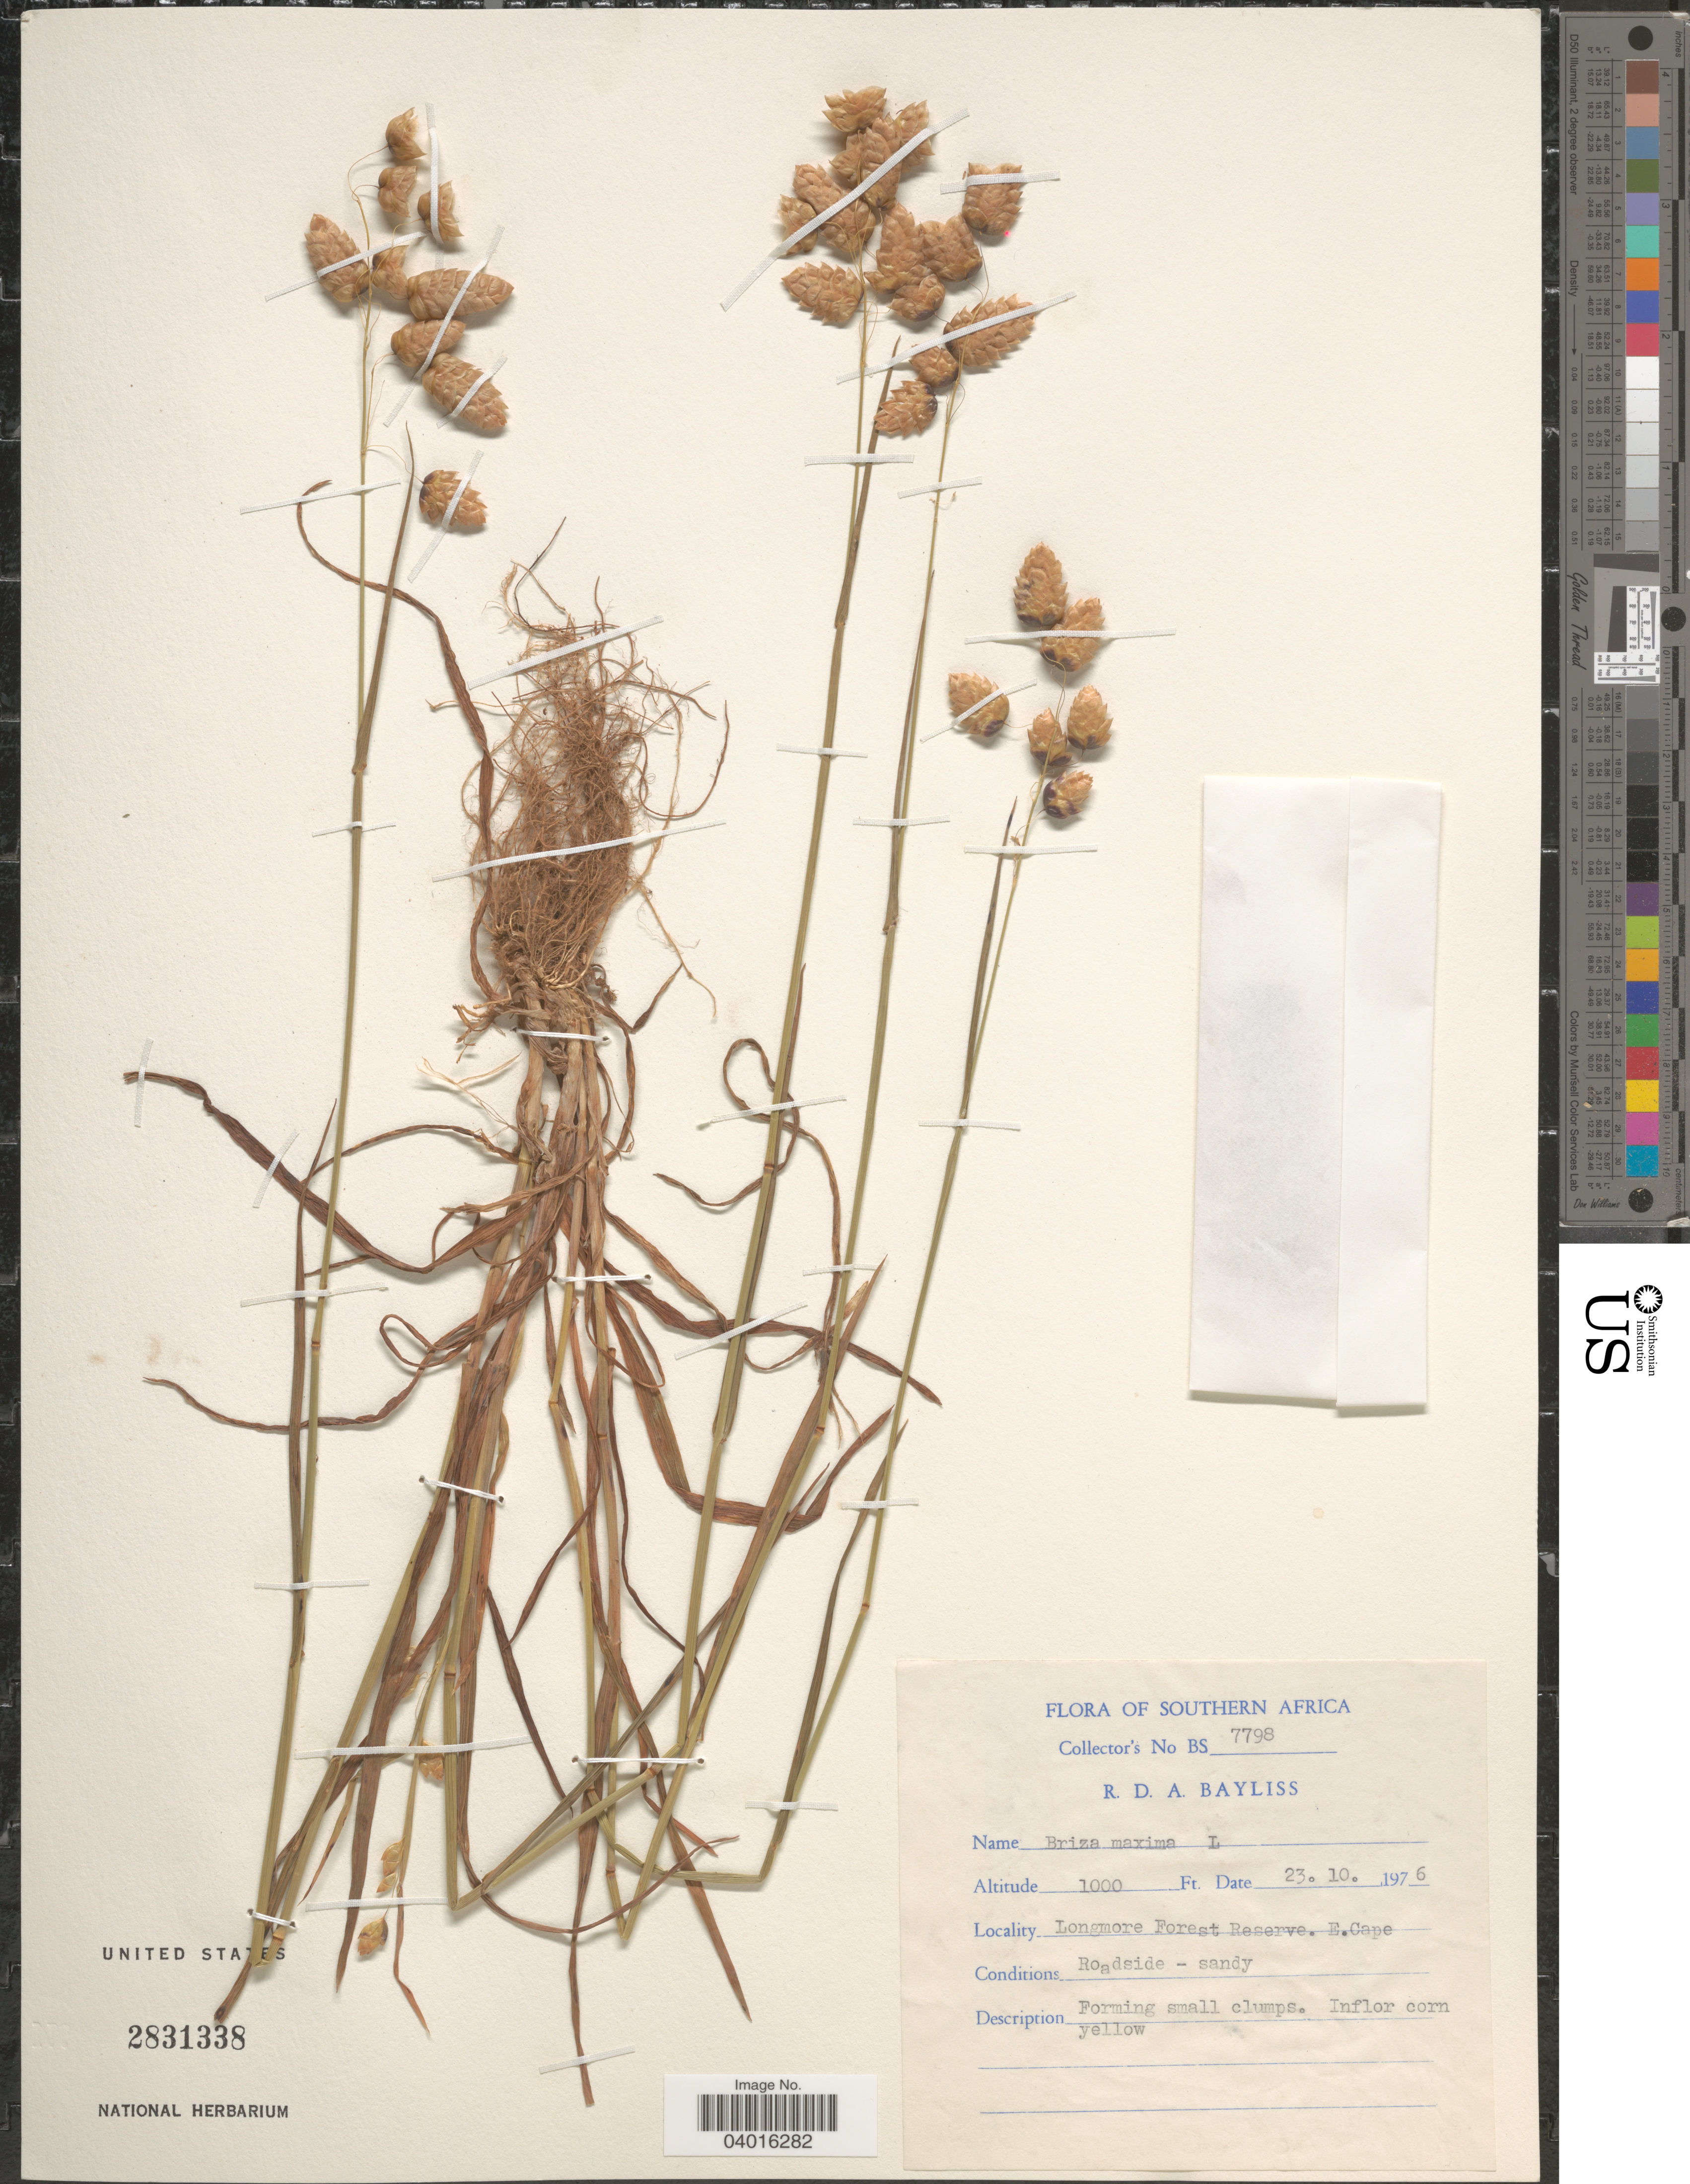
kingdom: Plantae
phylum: Tracheophyta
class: Liliopsida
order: Poales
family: Poaceae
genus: Briza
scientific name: Briza maxima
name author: L.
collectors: R. Bayliss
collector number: BS7798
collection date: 1976-10-23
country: South Africa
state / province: Eastern Cape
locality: Southern Africa. Longmore Forest Reserve, E. Cape.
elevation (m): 305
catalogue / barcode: US 2831338